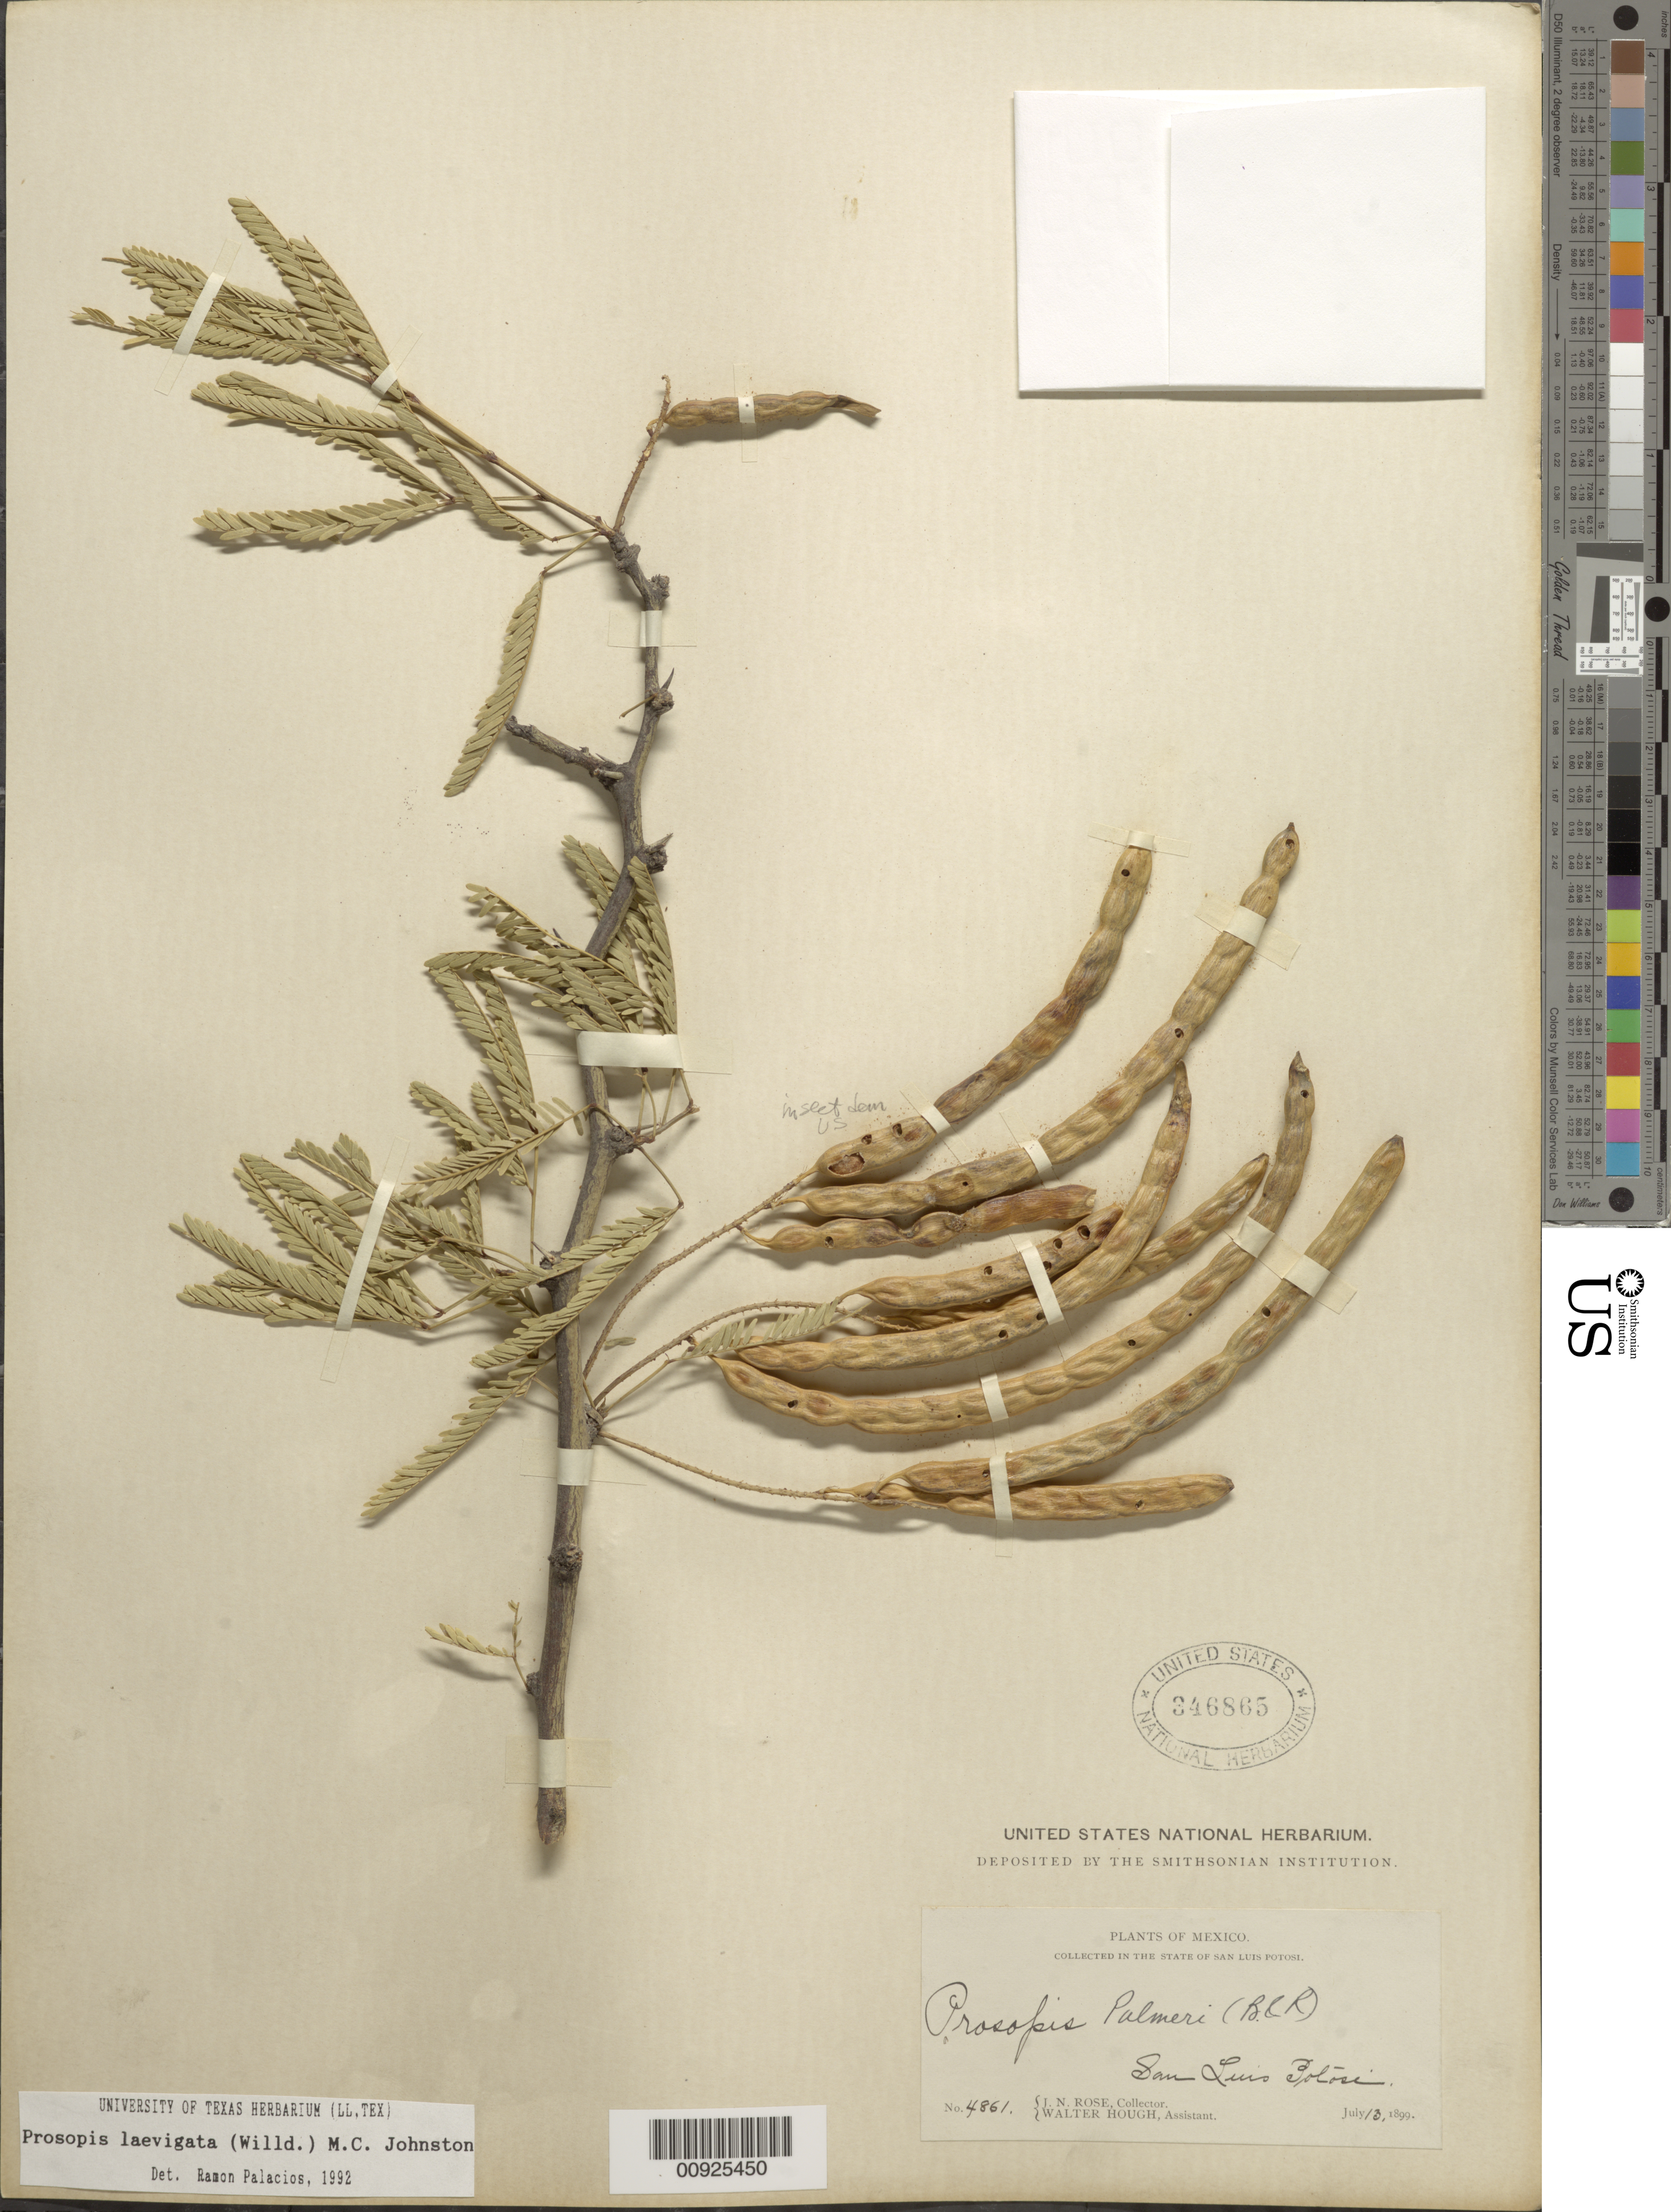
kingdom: Plantae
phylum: Tracheophyta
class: Magnoliopsida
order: Fabales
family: Fabaceae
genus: Neltuma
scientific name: Neltuma laevigata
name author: (Humb. & Bonpl. ex Willd.) Britton & Rose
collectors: J. N. Rose & W. Hough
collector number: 4861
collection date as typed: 13 Jul 1899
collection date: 1899-07-13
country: Mexico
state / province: San Luis Potosí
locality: San Luis Potosí, State of San Luis Potosí.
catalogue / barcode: US 346865